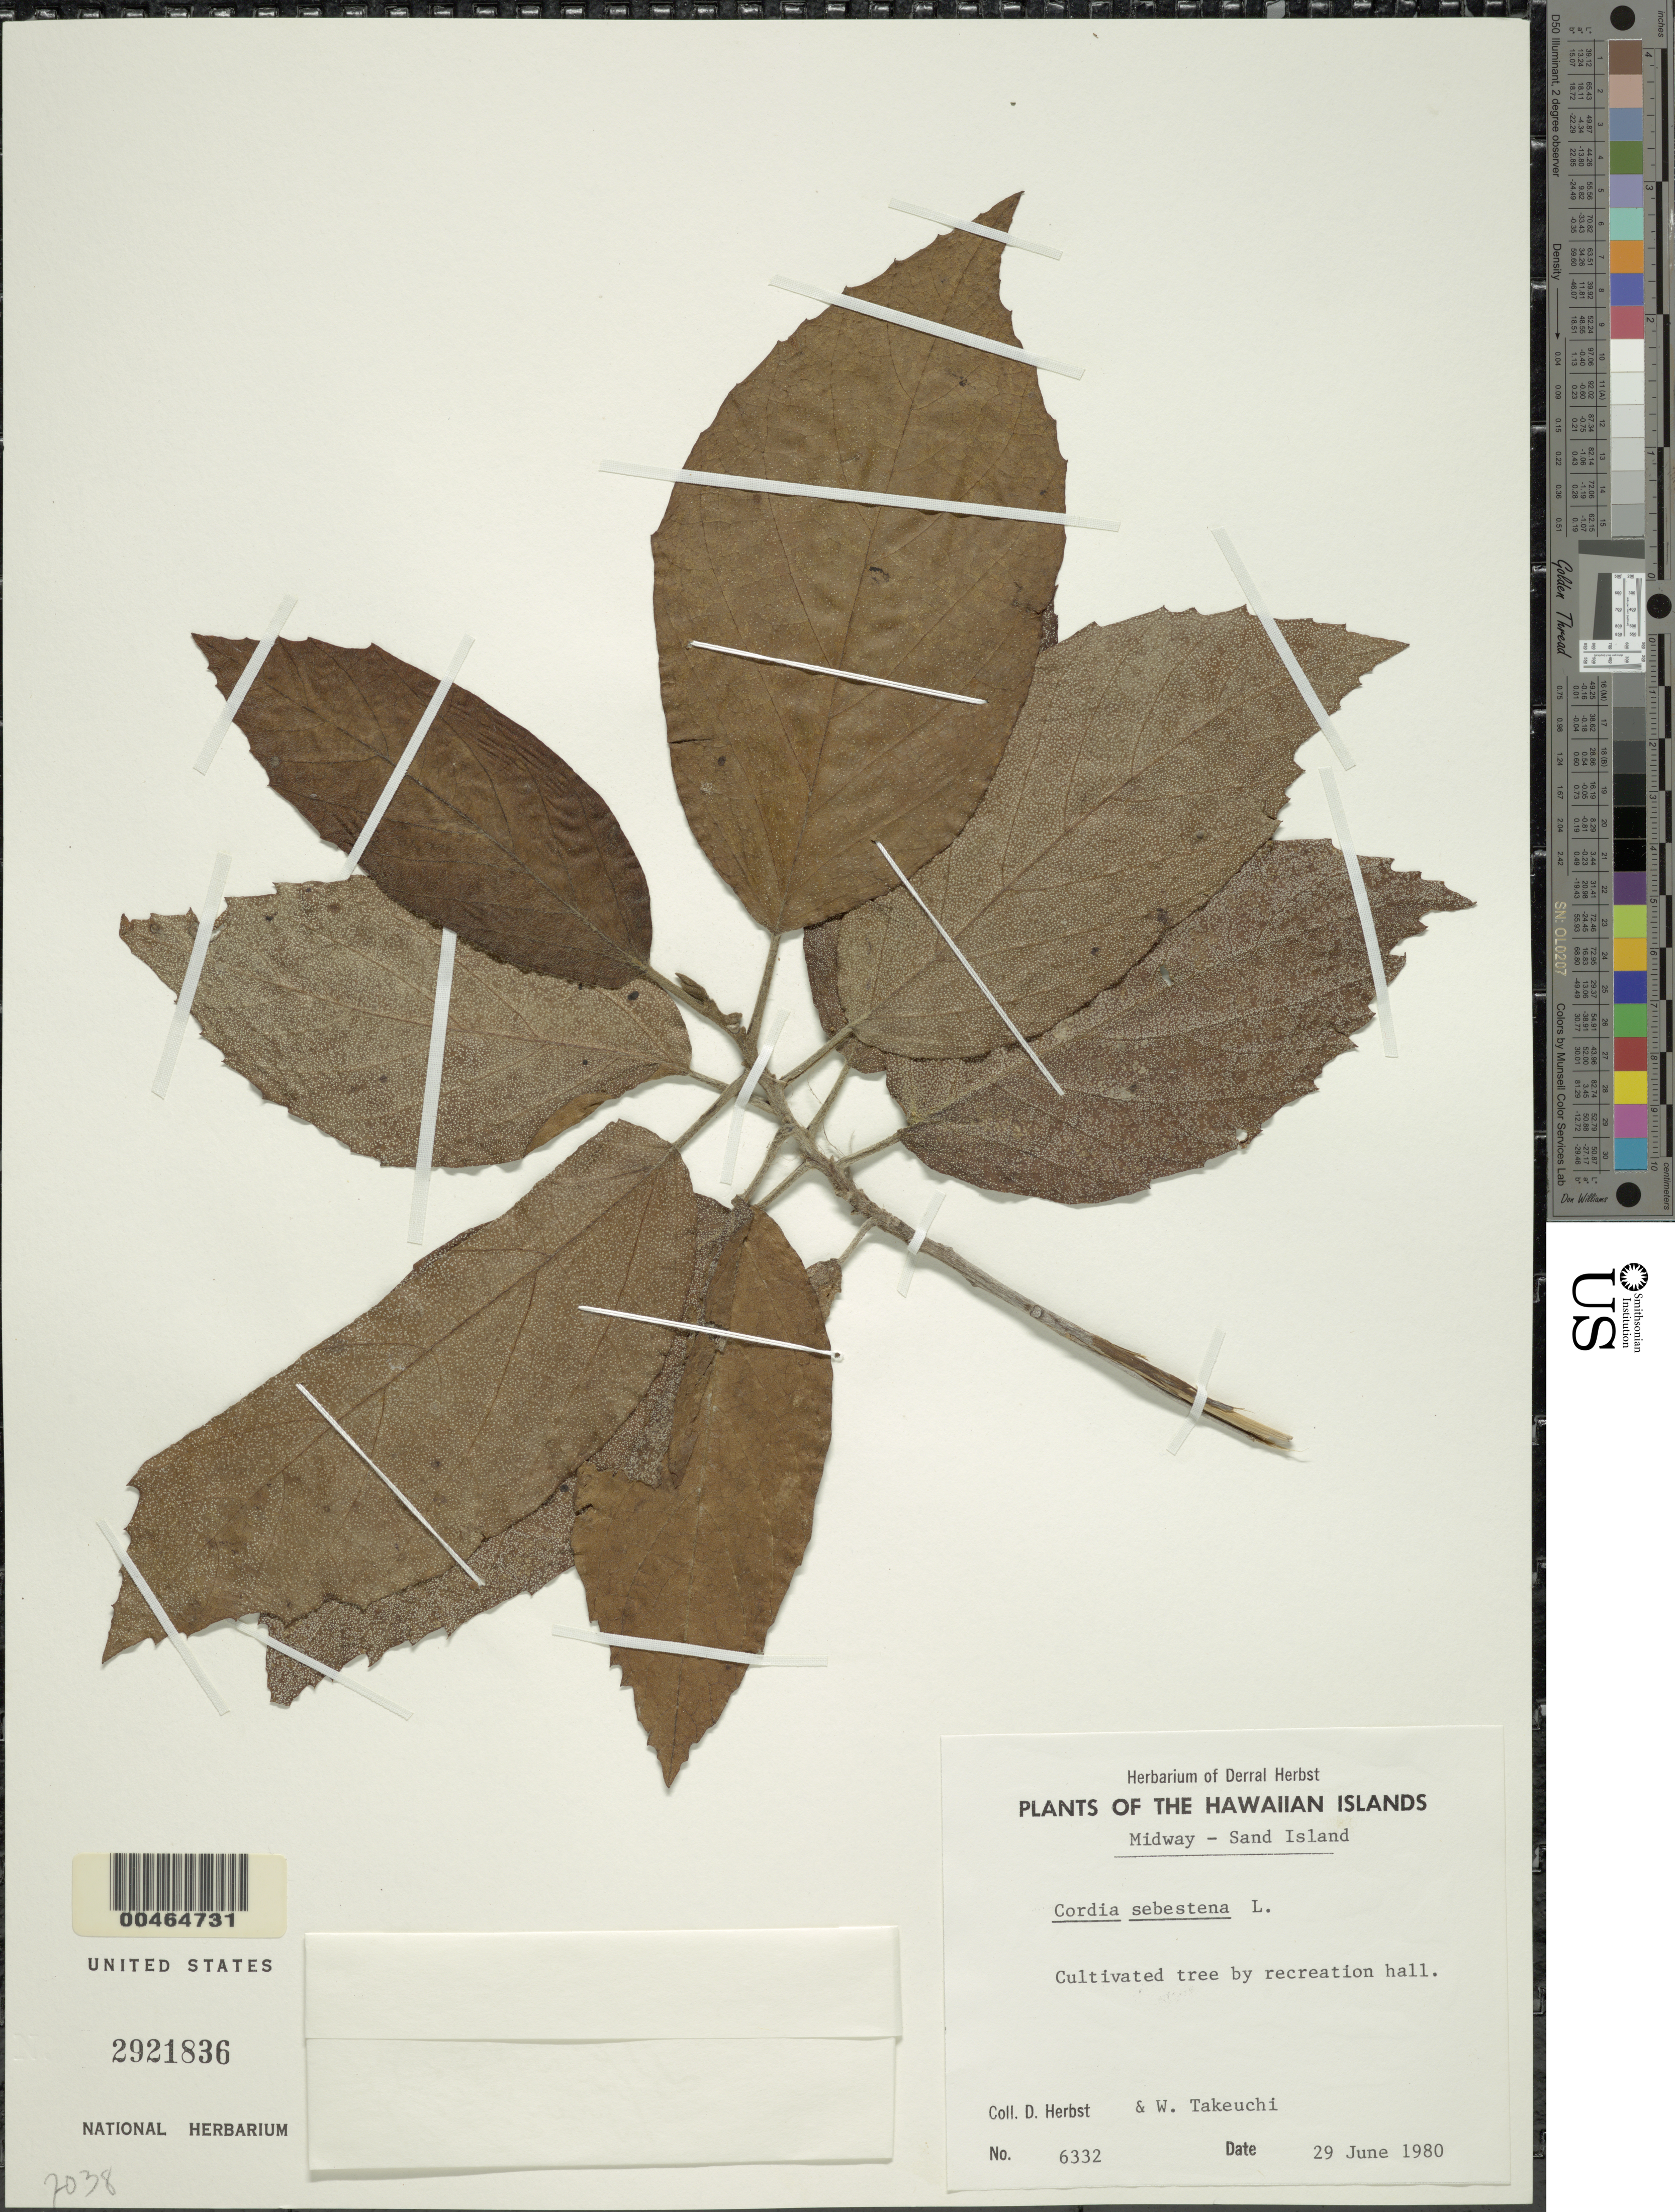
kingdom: Plantae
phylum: Tracheophyta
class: Magnoliopsida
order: Boraginales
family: Cordiaceae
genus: Cordia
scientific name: Cordia subcordata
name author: Lam.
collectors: D. R. Herbst & W. N. Takeuchi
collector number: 6332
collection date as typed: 29 Jun 1980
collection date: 1980-06-29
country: U.S. Administered Pacific Islands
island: Midway Atoll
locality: Sand Islet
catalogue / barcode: US 2921836